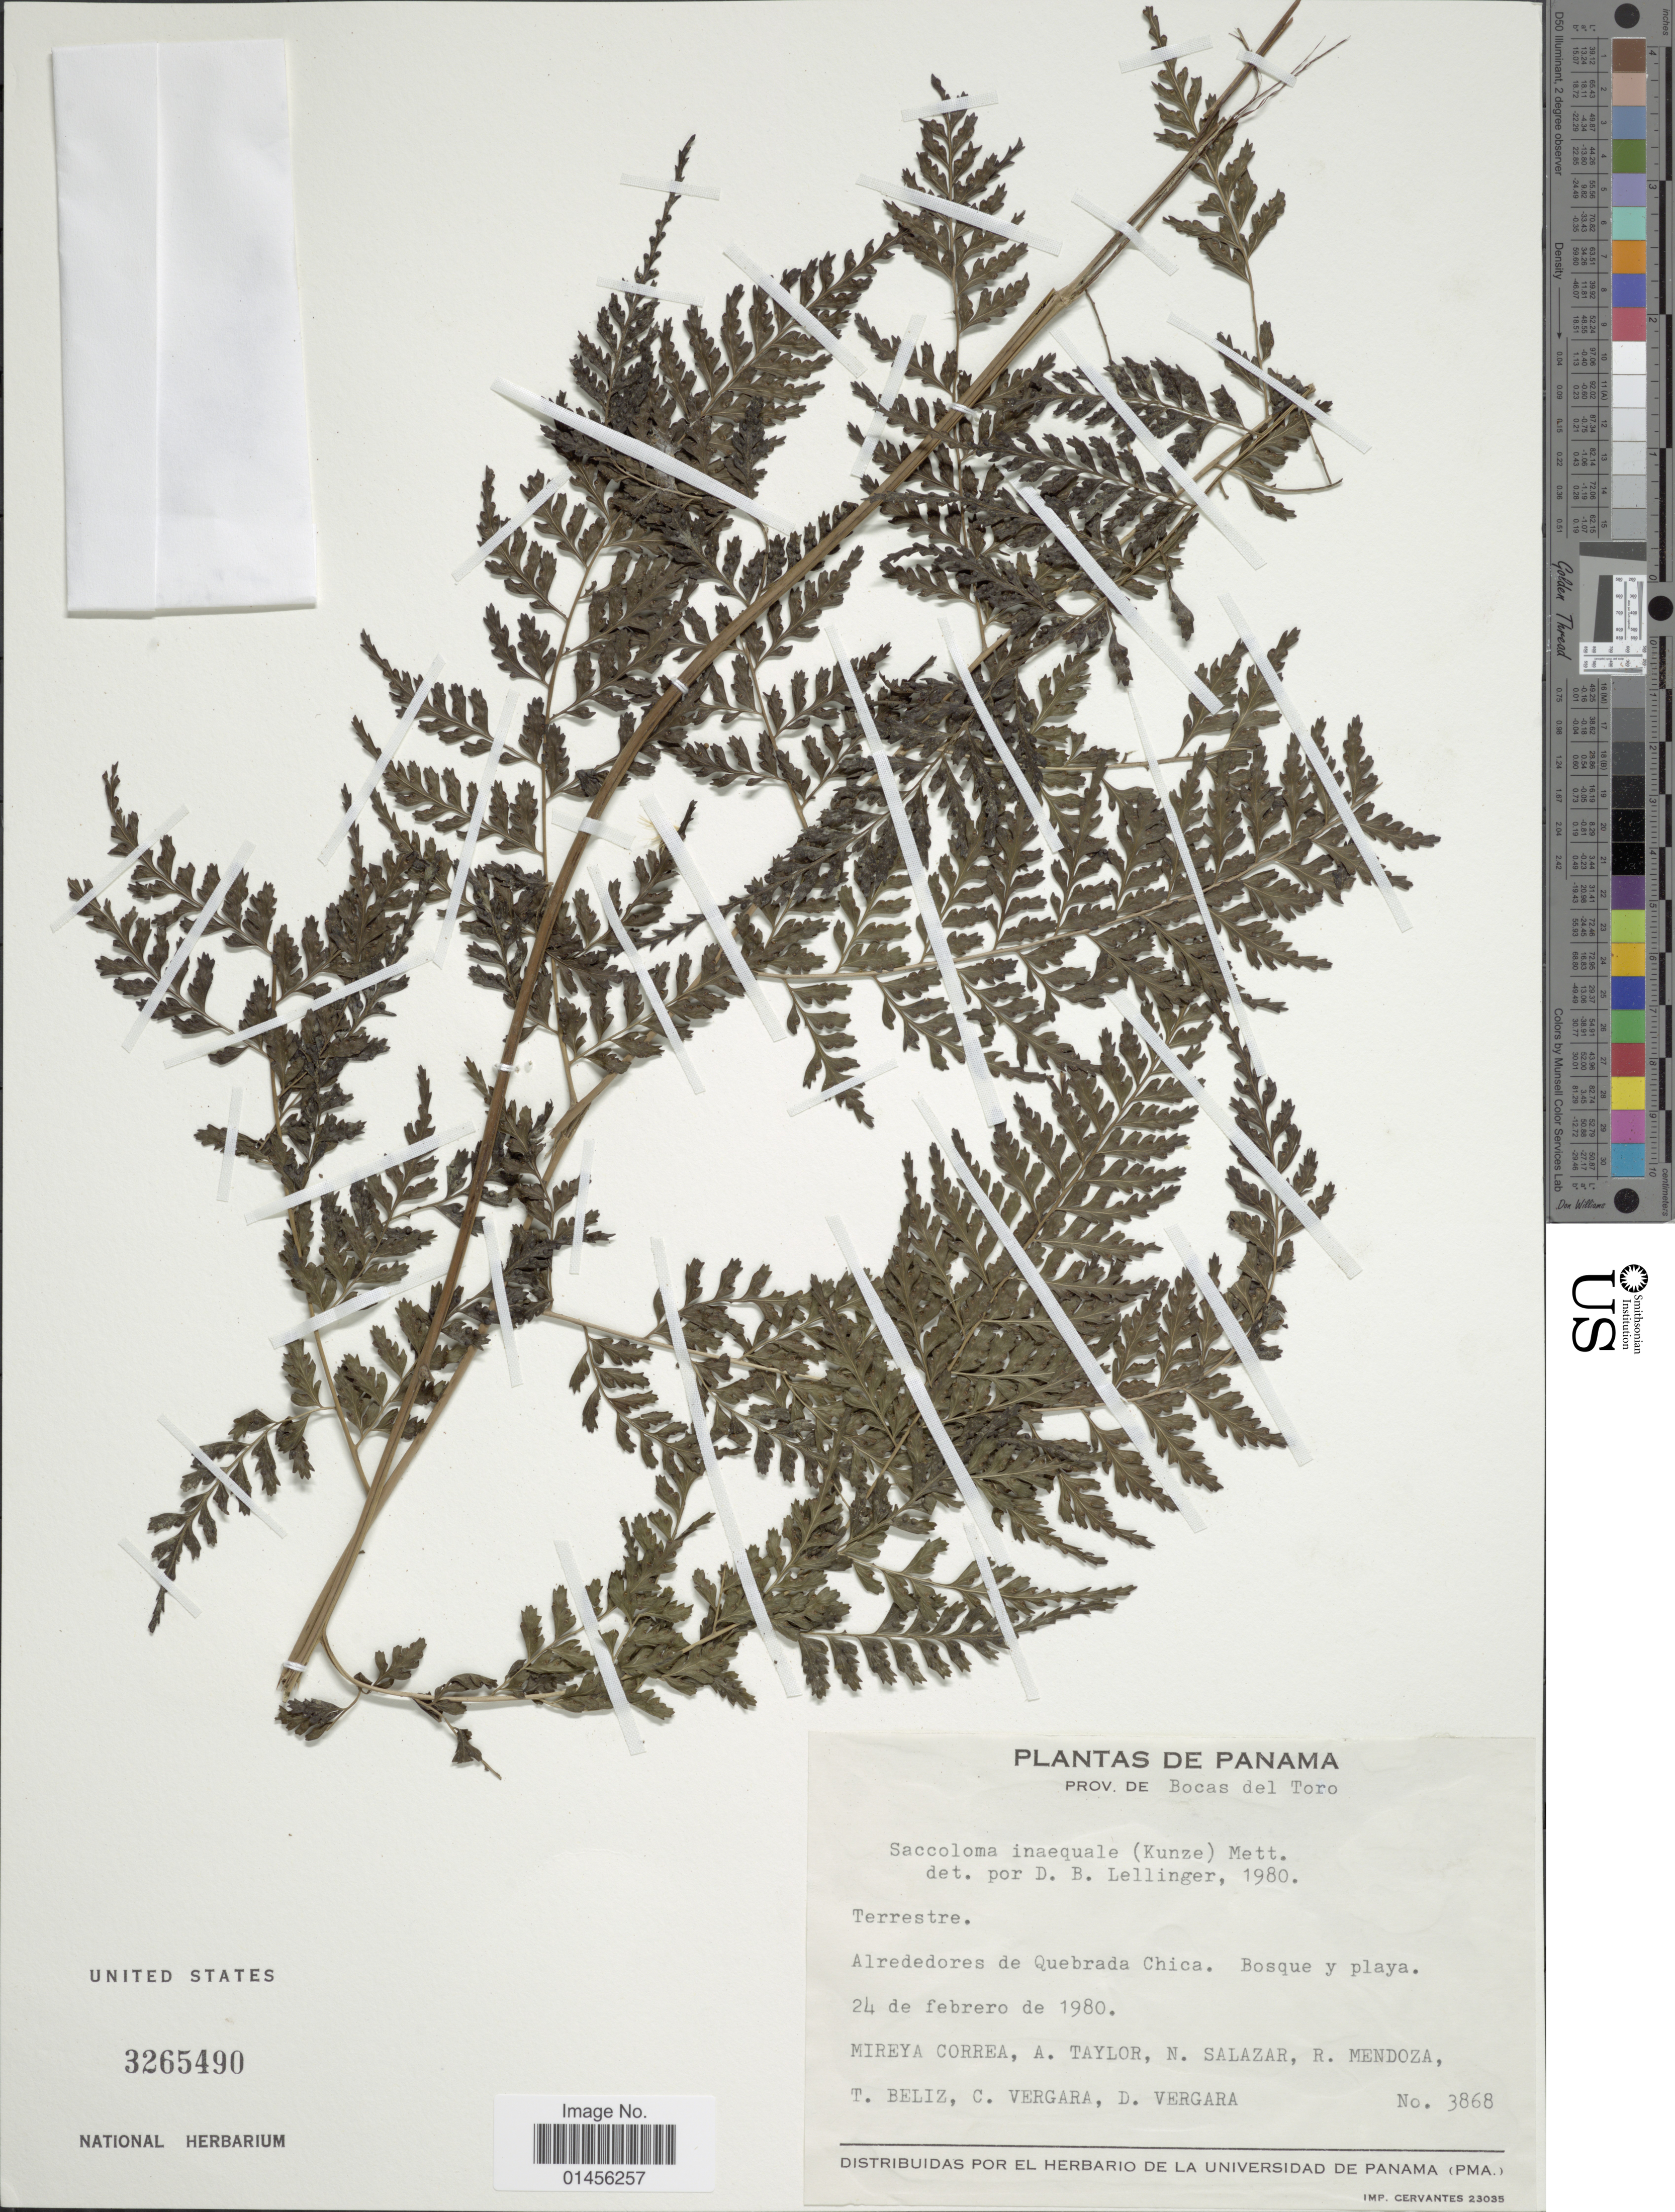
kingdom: Plantae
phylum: Tracheophyta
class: Polypodiopsida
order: Polypodiales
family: Saccolomataceae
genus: Saccoloma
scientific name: Saccoloma inaequale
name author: (Kunze) Mett.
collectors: M. Correa, A. Taylor, N. Salazar, R. Mendoza & et al.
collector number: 3868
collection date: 1980-02-24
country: Panama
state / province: Bocas del Toro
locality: Alrededores de Quebrada Chica. Bosque y playa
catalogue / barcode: US 3265490